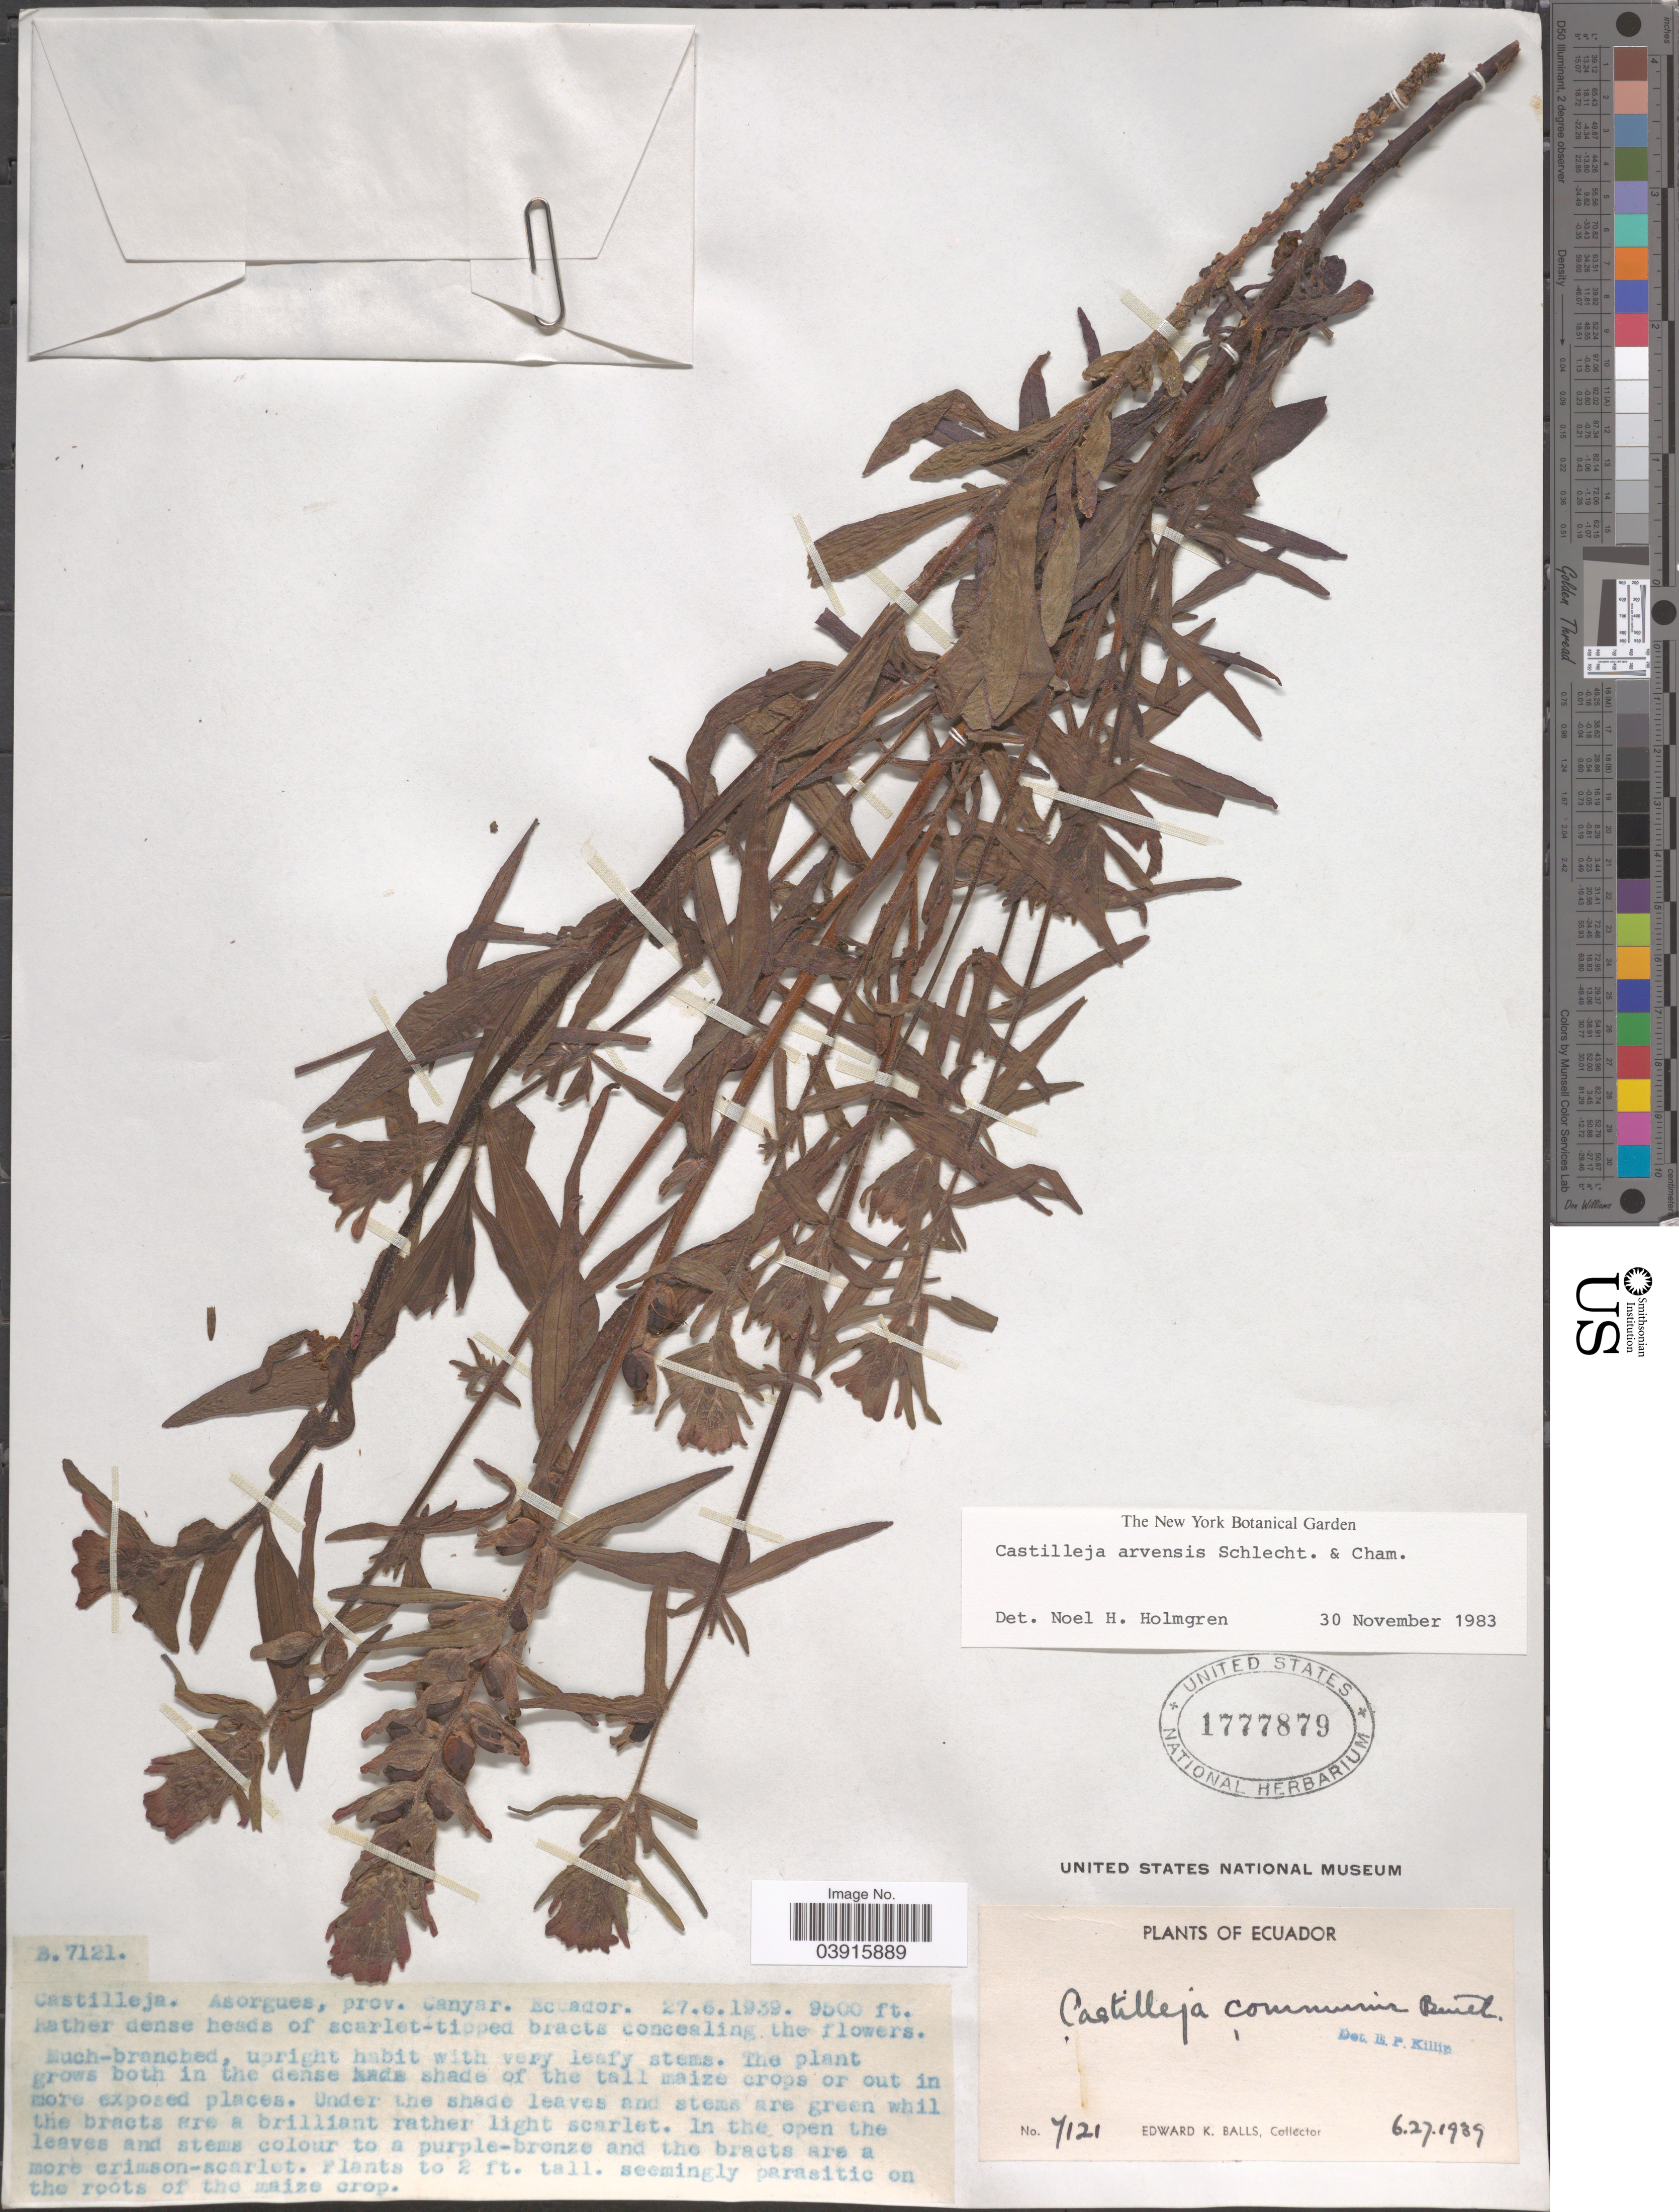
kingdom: Plantae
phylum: Tracheophyta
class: Magnoliopsida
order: Lamiales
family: Orobanchaceae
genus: Castilleja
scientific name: Castilleja arvensis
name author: Schltdl. & Cham.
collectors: E. K. Balls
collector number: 7121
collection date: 1939-06-27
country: Ecuador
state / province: Cañar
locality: Asorgues, prov. Canyar.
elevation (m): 2896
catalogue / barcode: US 1777879